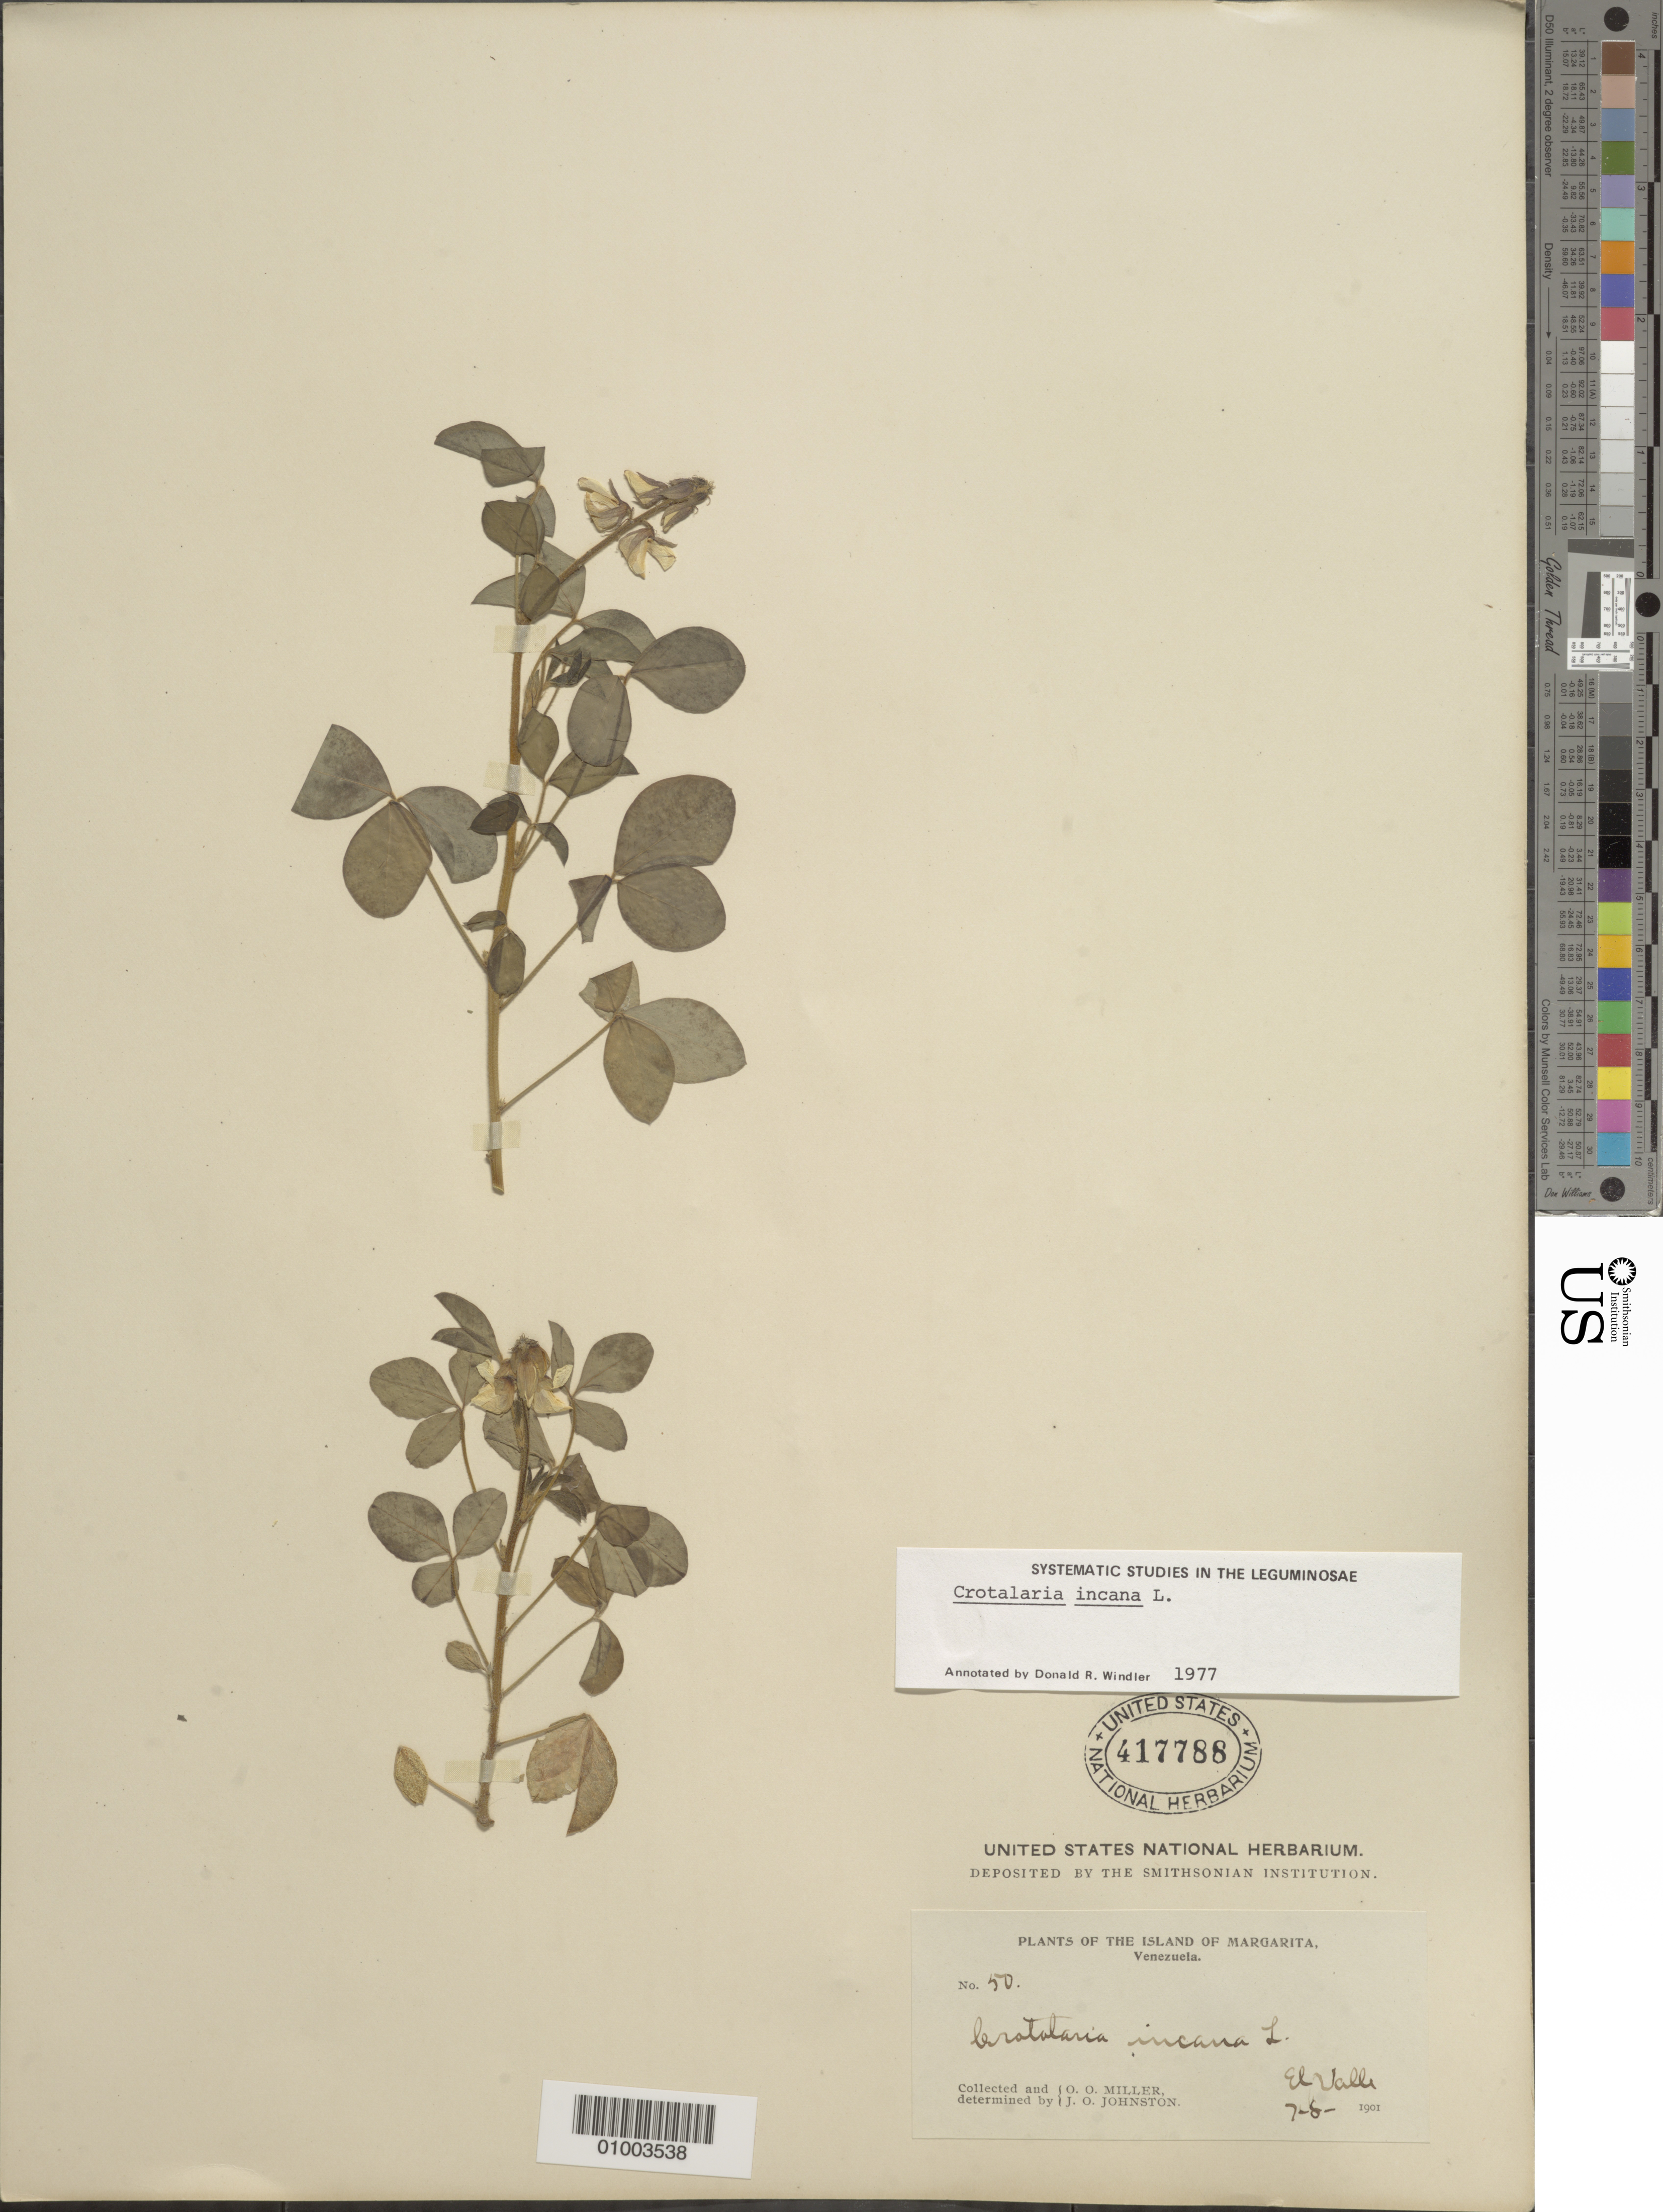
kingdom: Plantae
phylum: Tracheophyta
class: Magnoliopsida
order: Fabales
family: Fabaceae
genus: Crotalaria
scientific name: Crotalaria incana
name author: L.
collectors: O. O. Miller & J. Johnston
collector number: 50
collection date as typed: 07 Aug 1901 or 08 Jul 1901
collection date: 1901-07-08 or 1901-08-07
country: Venezuela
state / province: Nueva Esparta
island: Margarita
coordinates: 0 N, 0 E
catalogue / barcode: US 417788